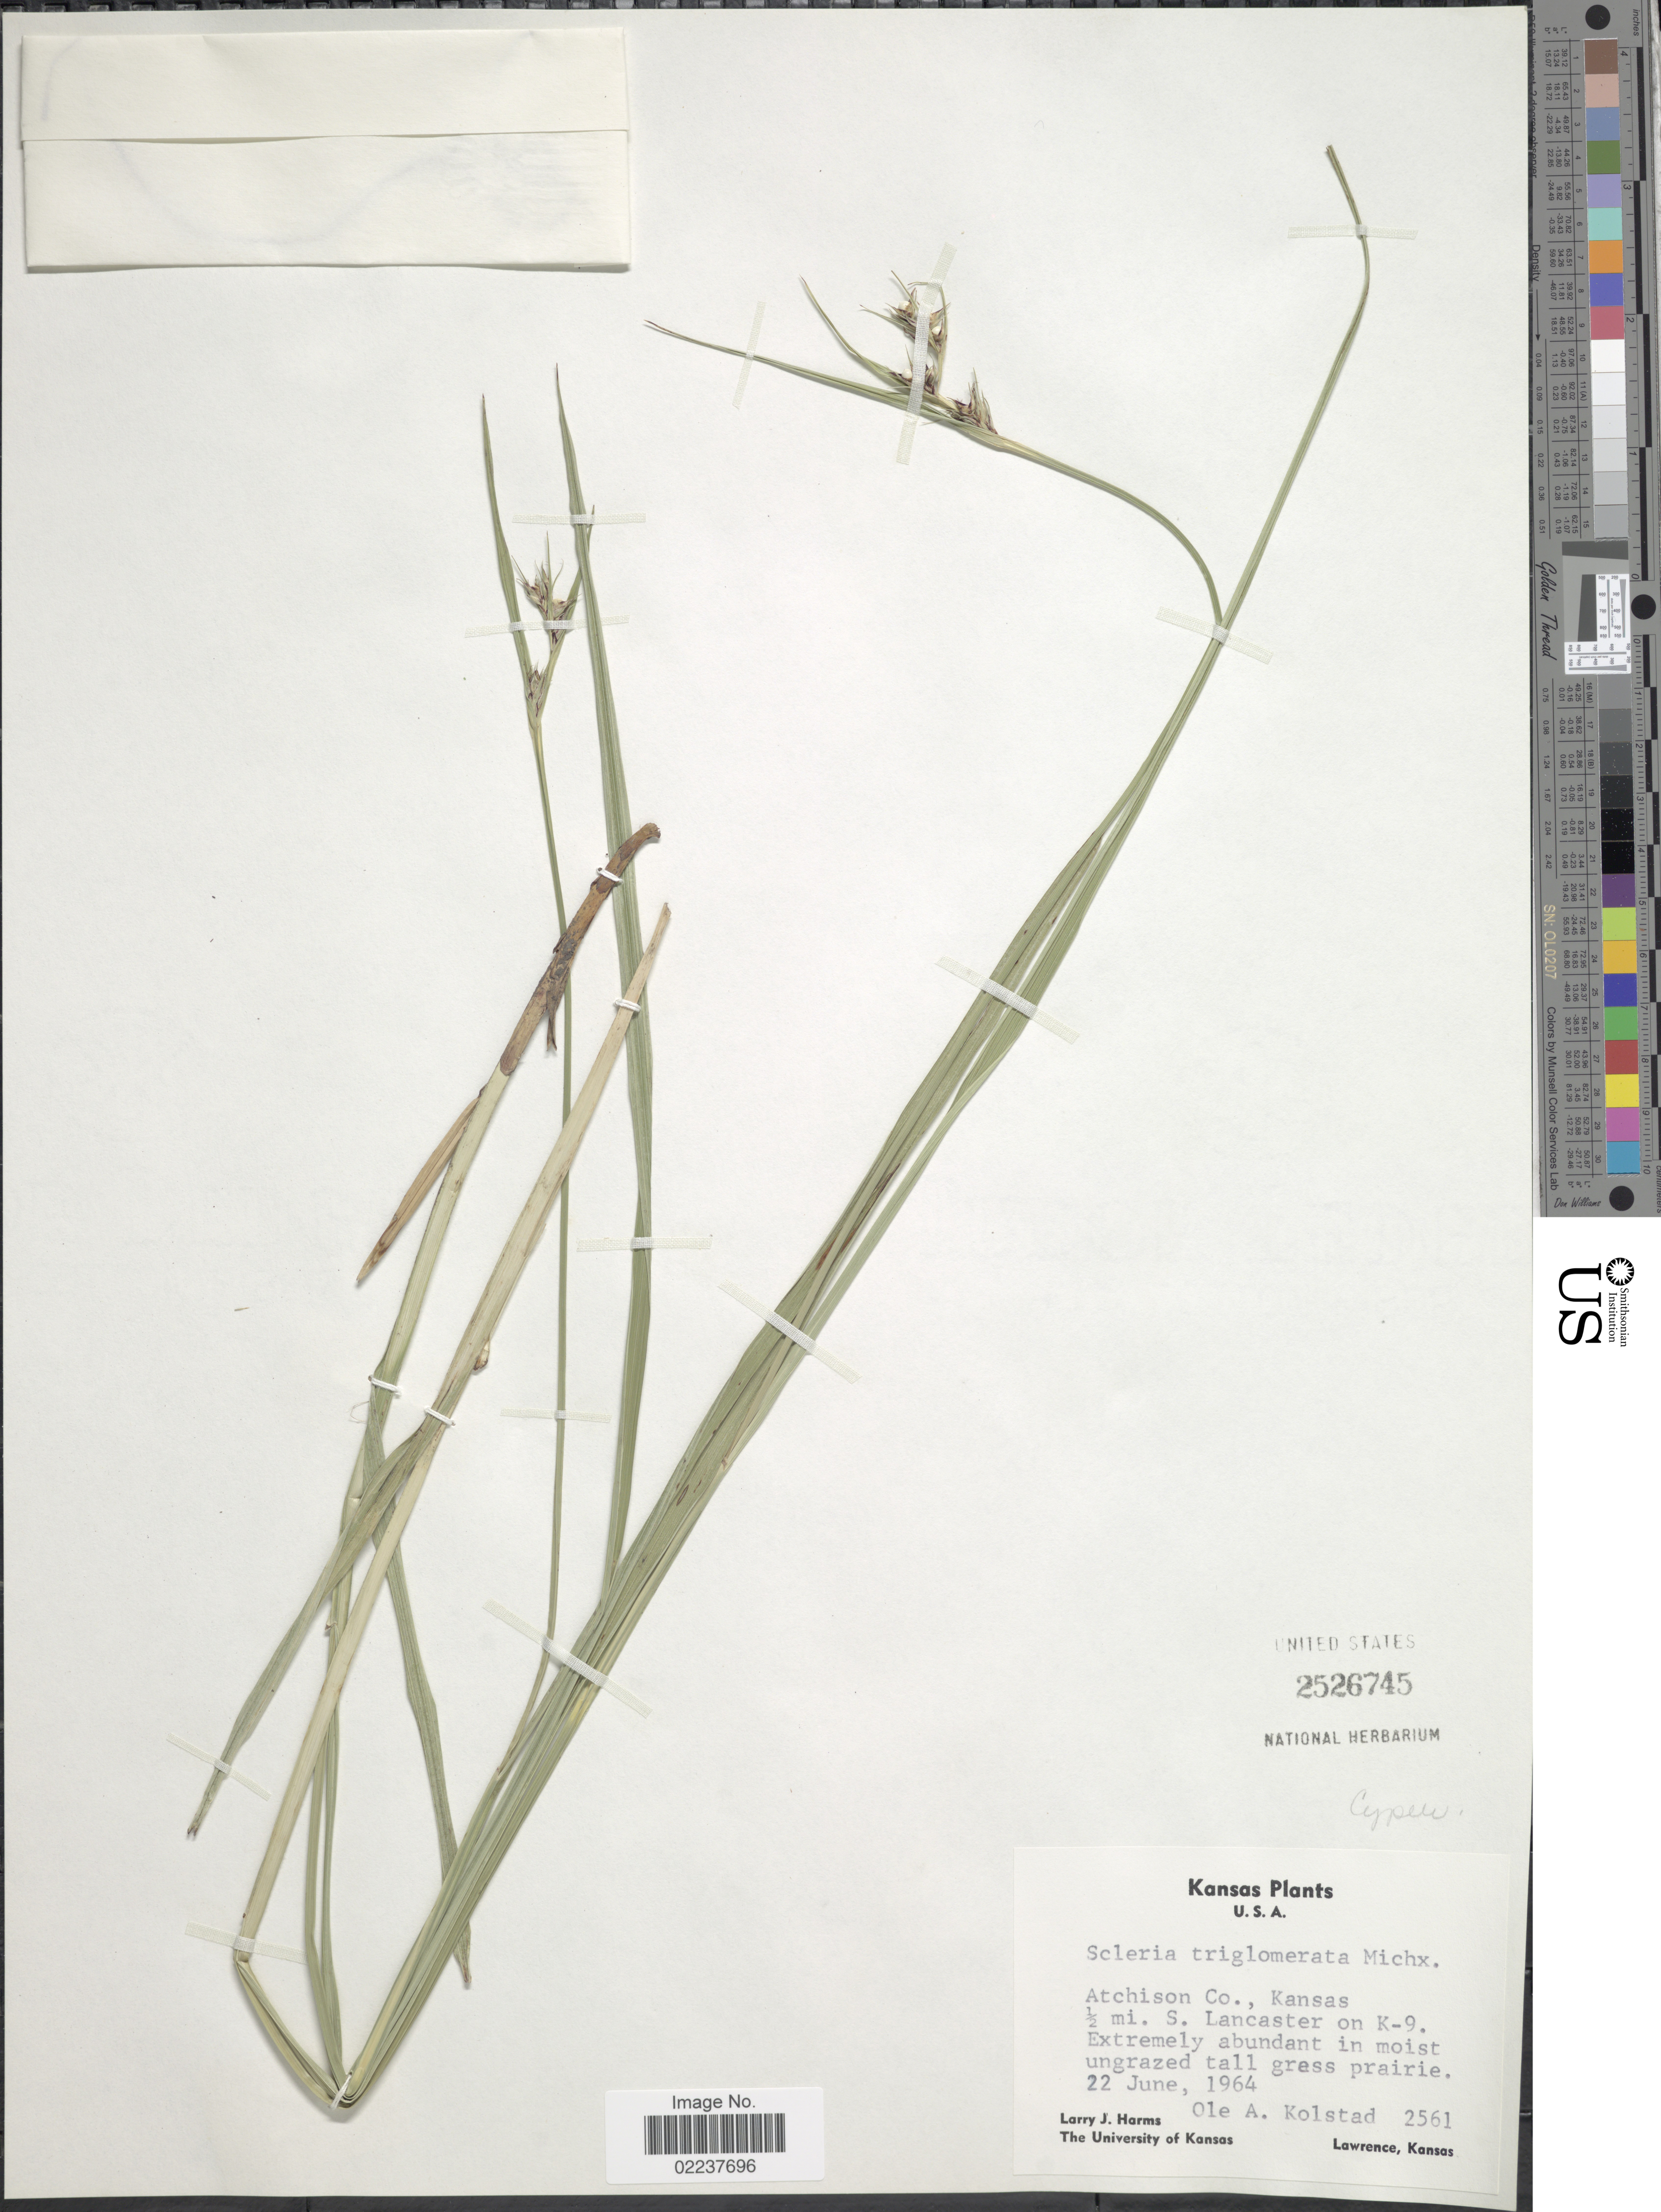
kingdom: Plantae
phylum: Tracheophyta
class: Liliopsida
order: Poales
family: Cyperaceae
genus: Scleria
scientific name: Scleria triglomerata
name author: Michx.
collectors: O. Kolstad & L. Harms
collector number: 2561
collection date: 1964-06-22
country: United States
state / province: Kansas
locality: Atchison Co., Kansas, ½ mi. S. Lancaster on K-9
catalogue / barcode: US 2526745